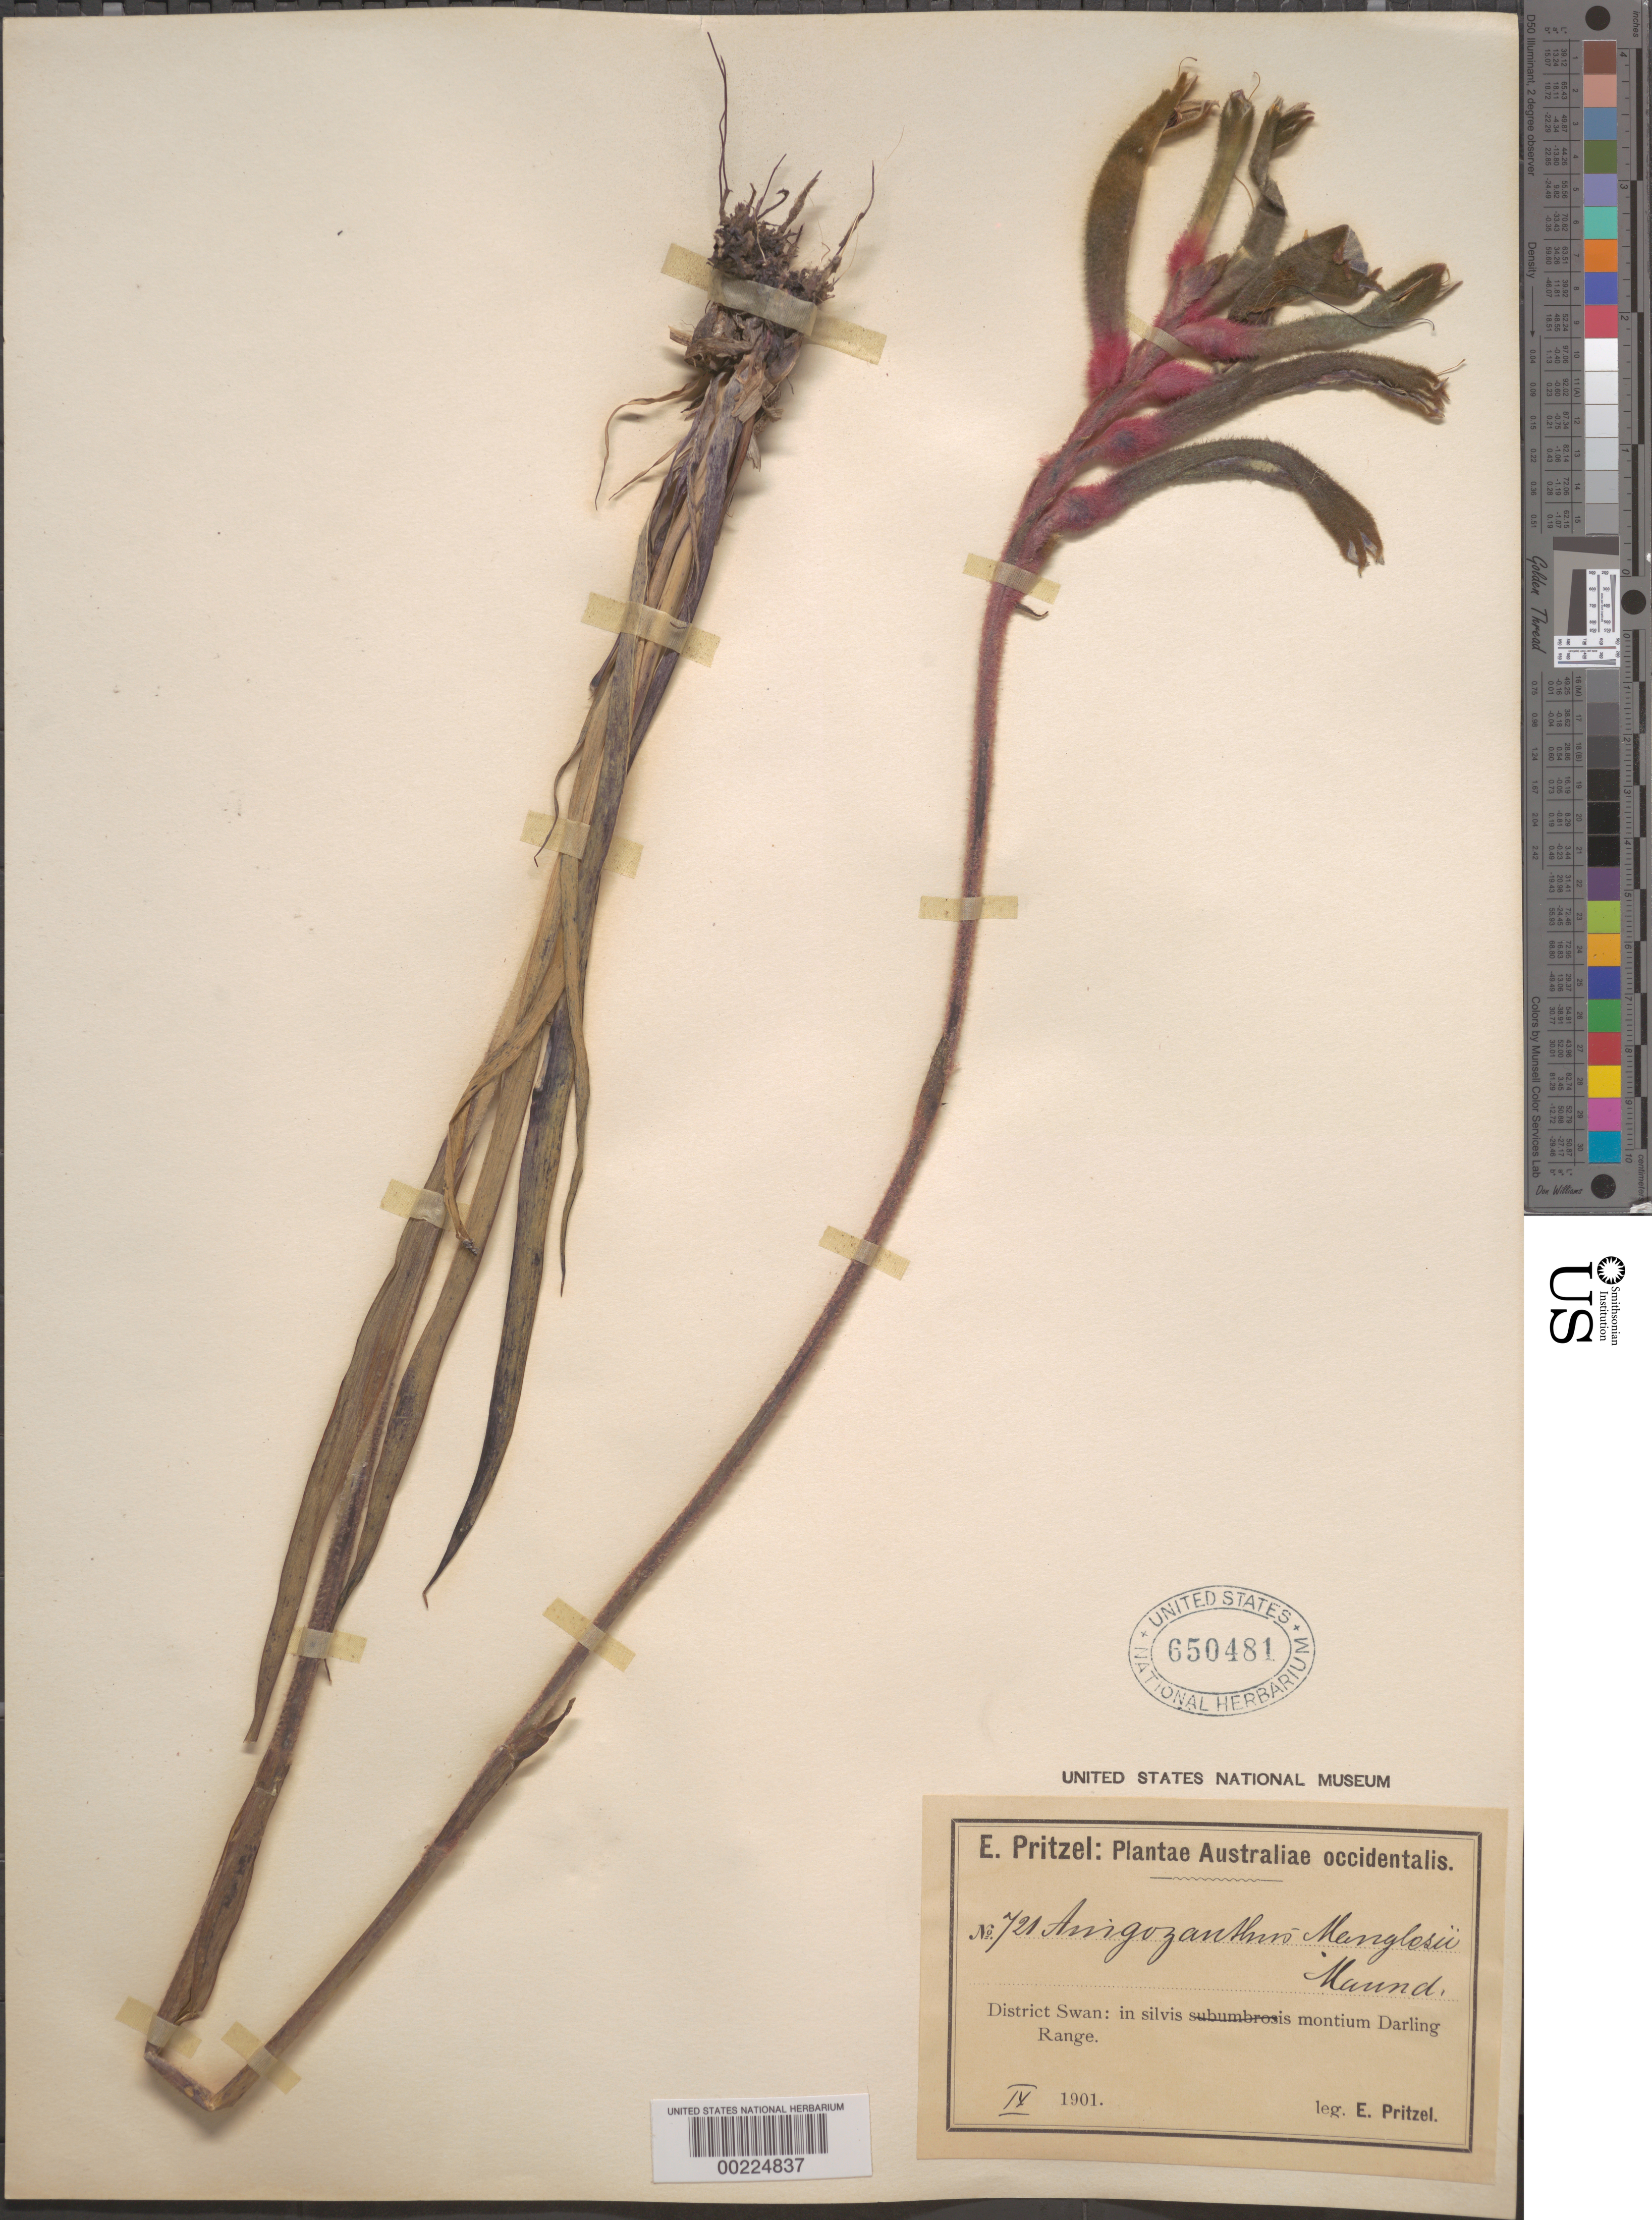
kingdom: Plantae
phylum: Tracheophyta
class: Liliopsida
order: Commelinales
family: Haemodoraceae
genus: Anigozanthos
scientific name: Anigozanthos manglesii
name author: D. Don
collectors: E. G. Pritzel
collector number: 721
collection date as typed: Sep 1901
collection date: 1901-09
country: Australia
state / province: Western Australia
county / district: Swan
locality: Darling range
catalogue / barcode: US 650481